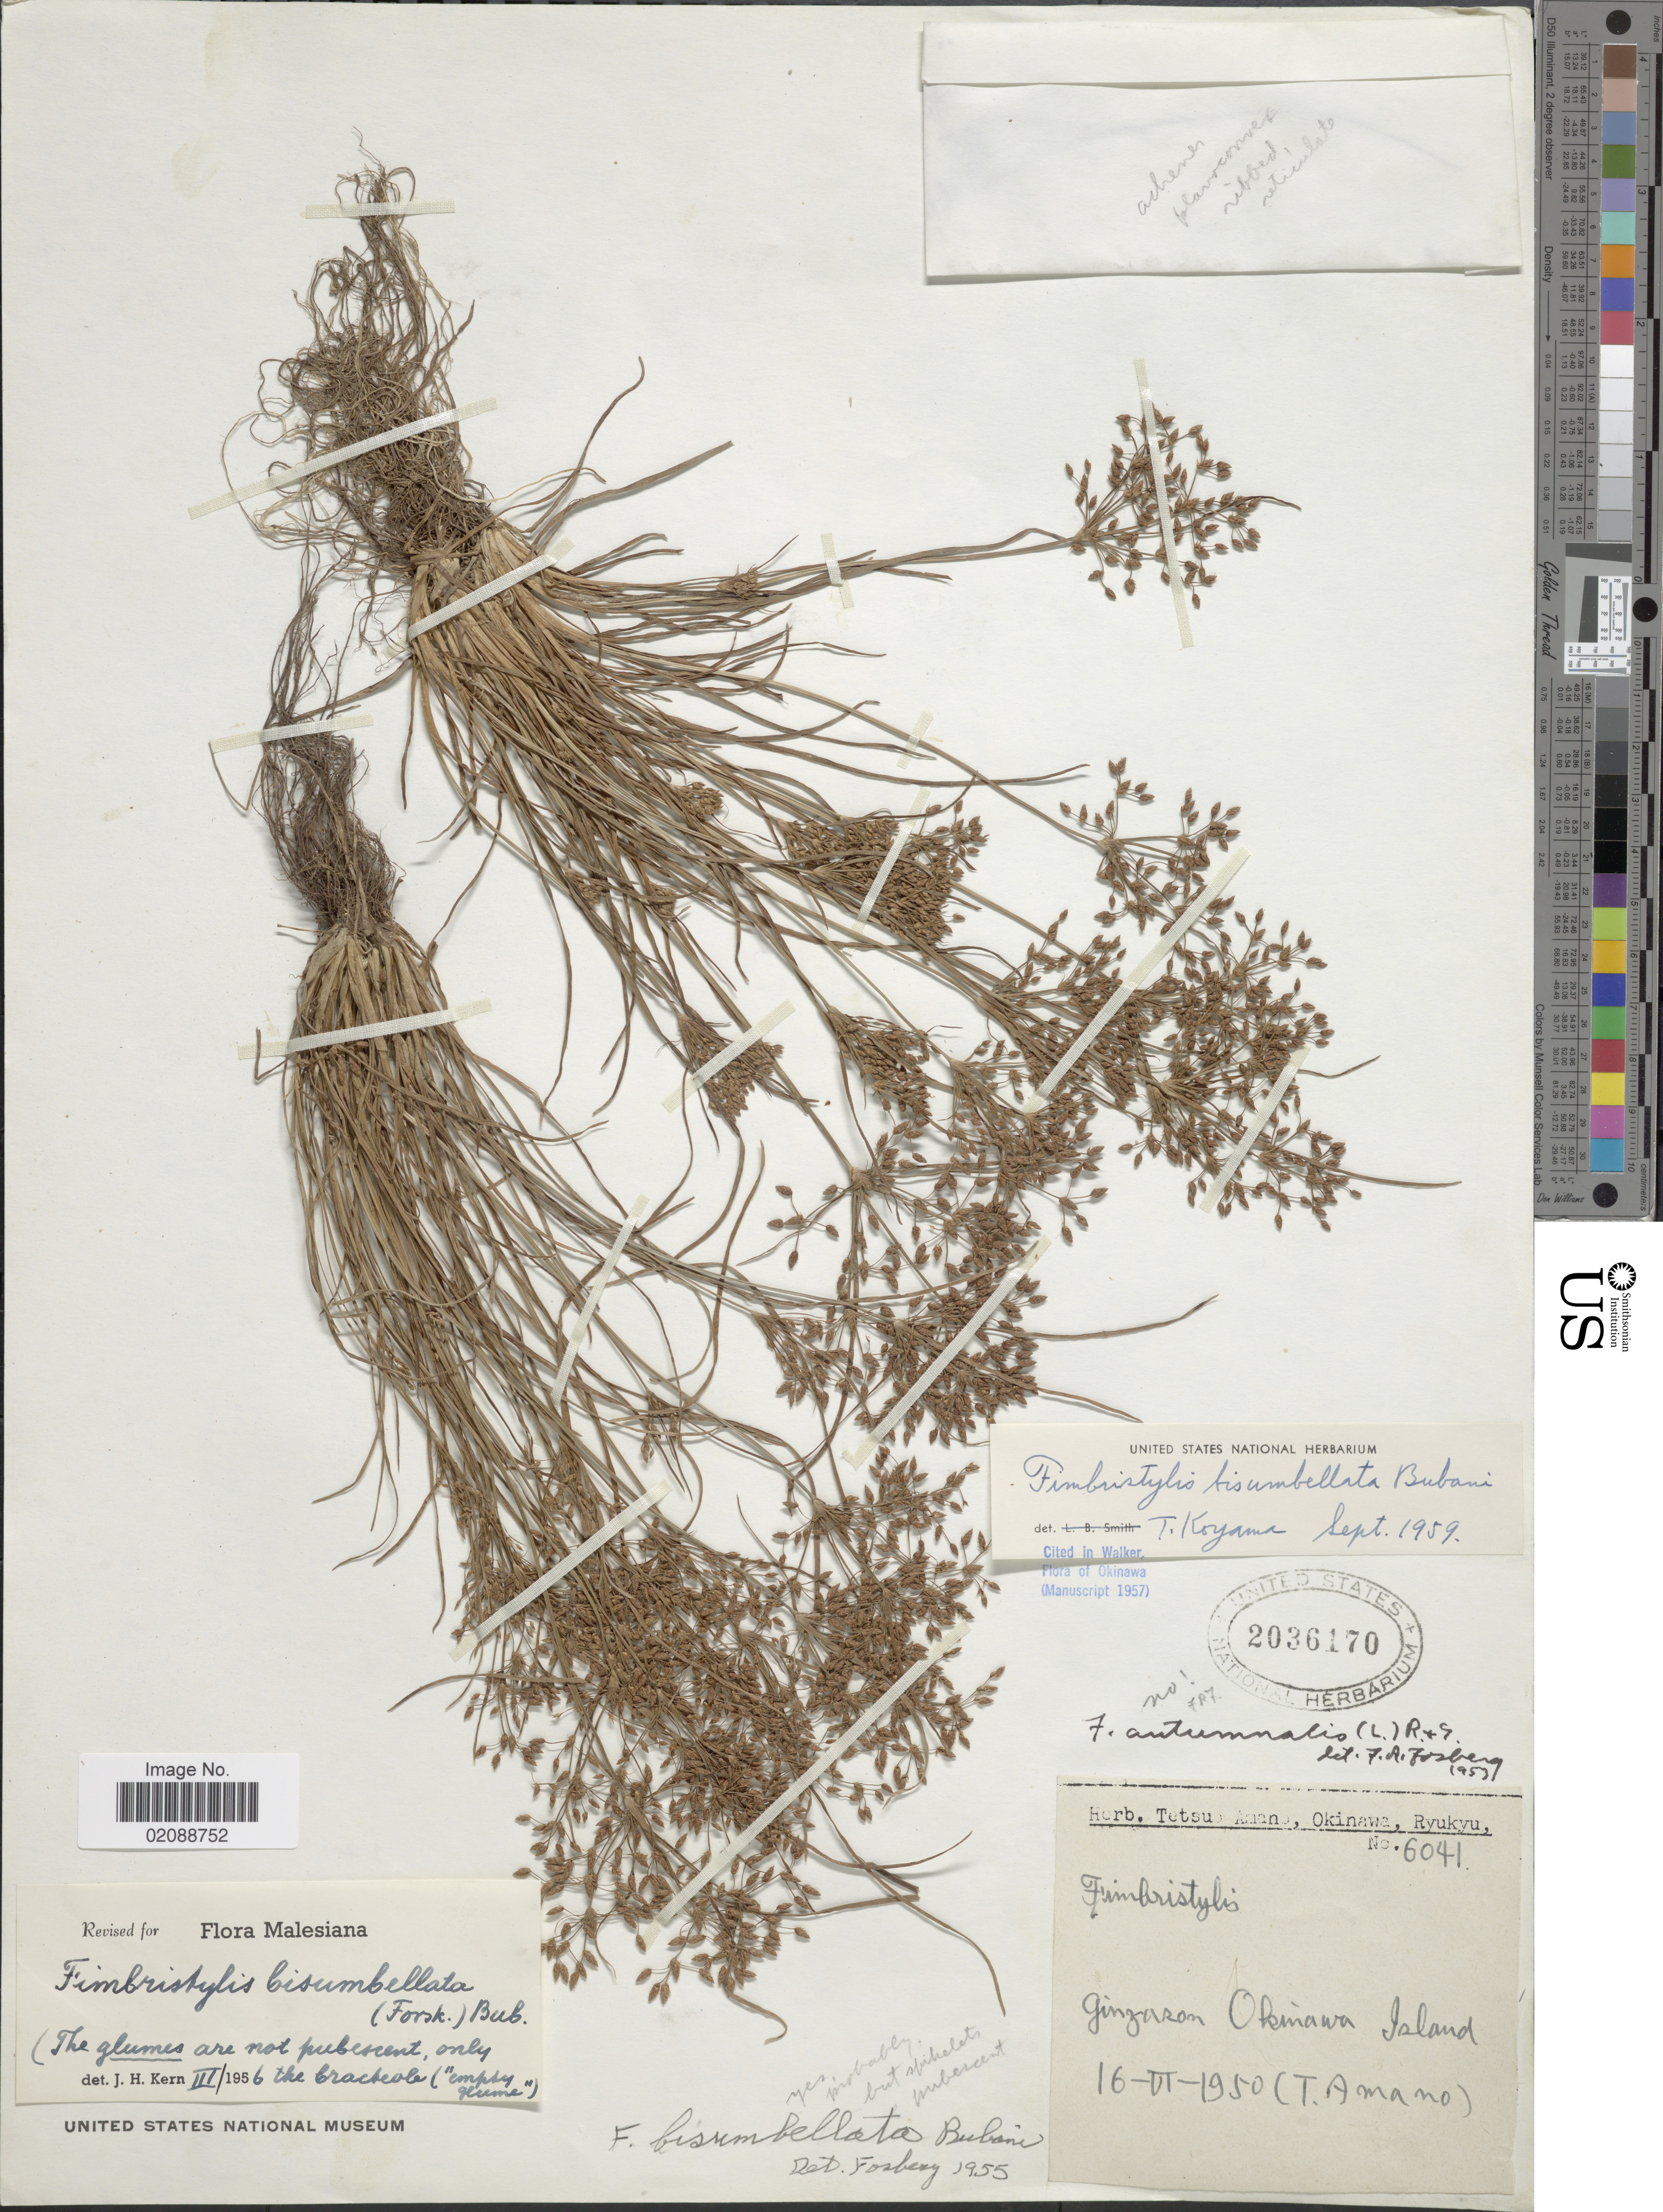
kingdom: Plantae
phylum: Tracheophyta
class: Liliopsida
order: Poales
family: Cyperaceae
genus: Fimbristylis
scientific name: Fimbristylis bisumbellata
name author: (Forssk.) Bubani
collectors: T. Amano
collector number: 6041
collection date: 1950-06-16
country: Japan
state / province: Okinawa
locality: Ginzason, Okinawa Island.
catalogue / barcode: US 2036170